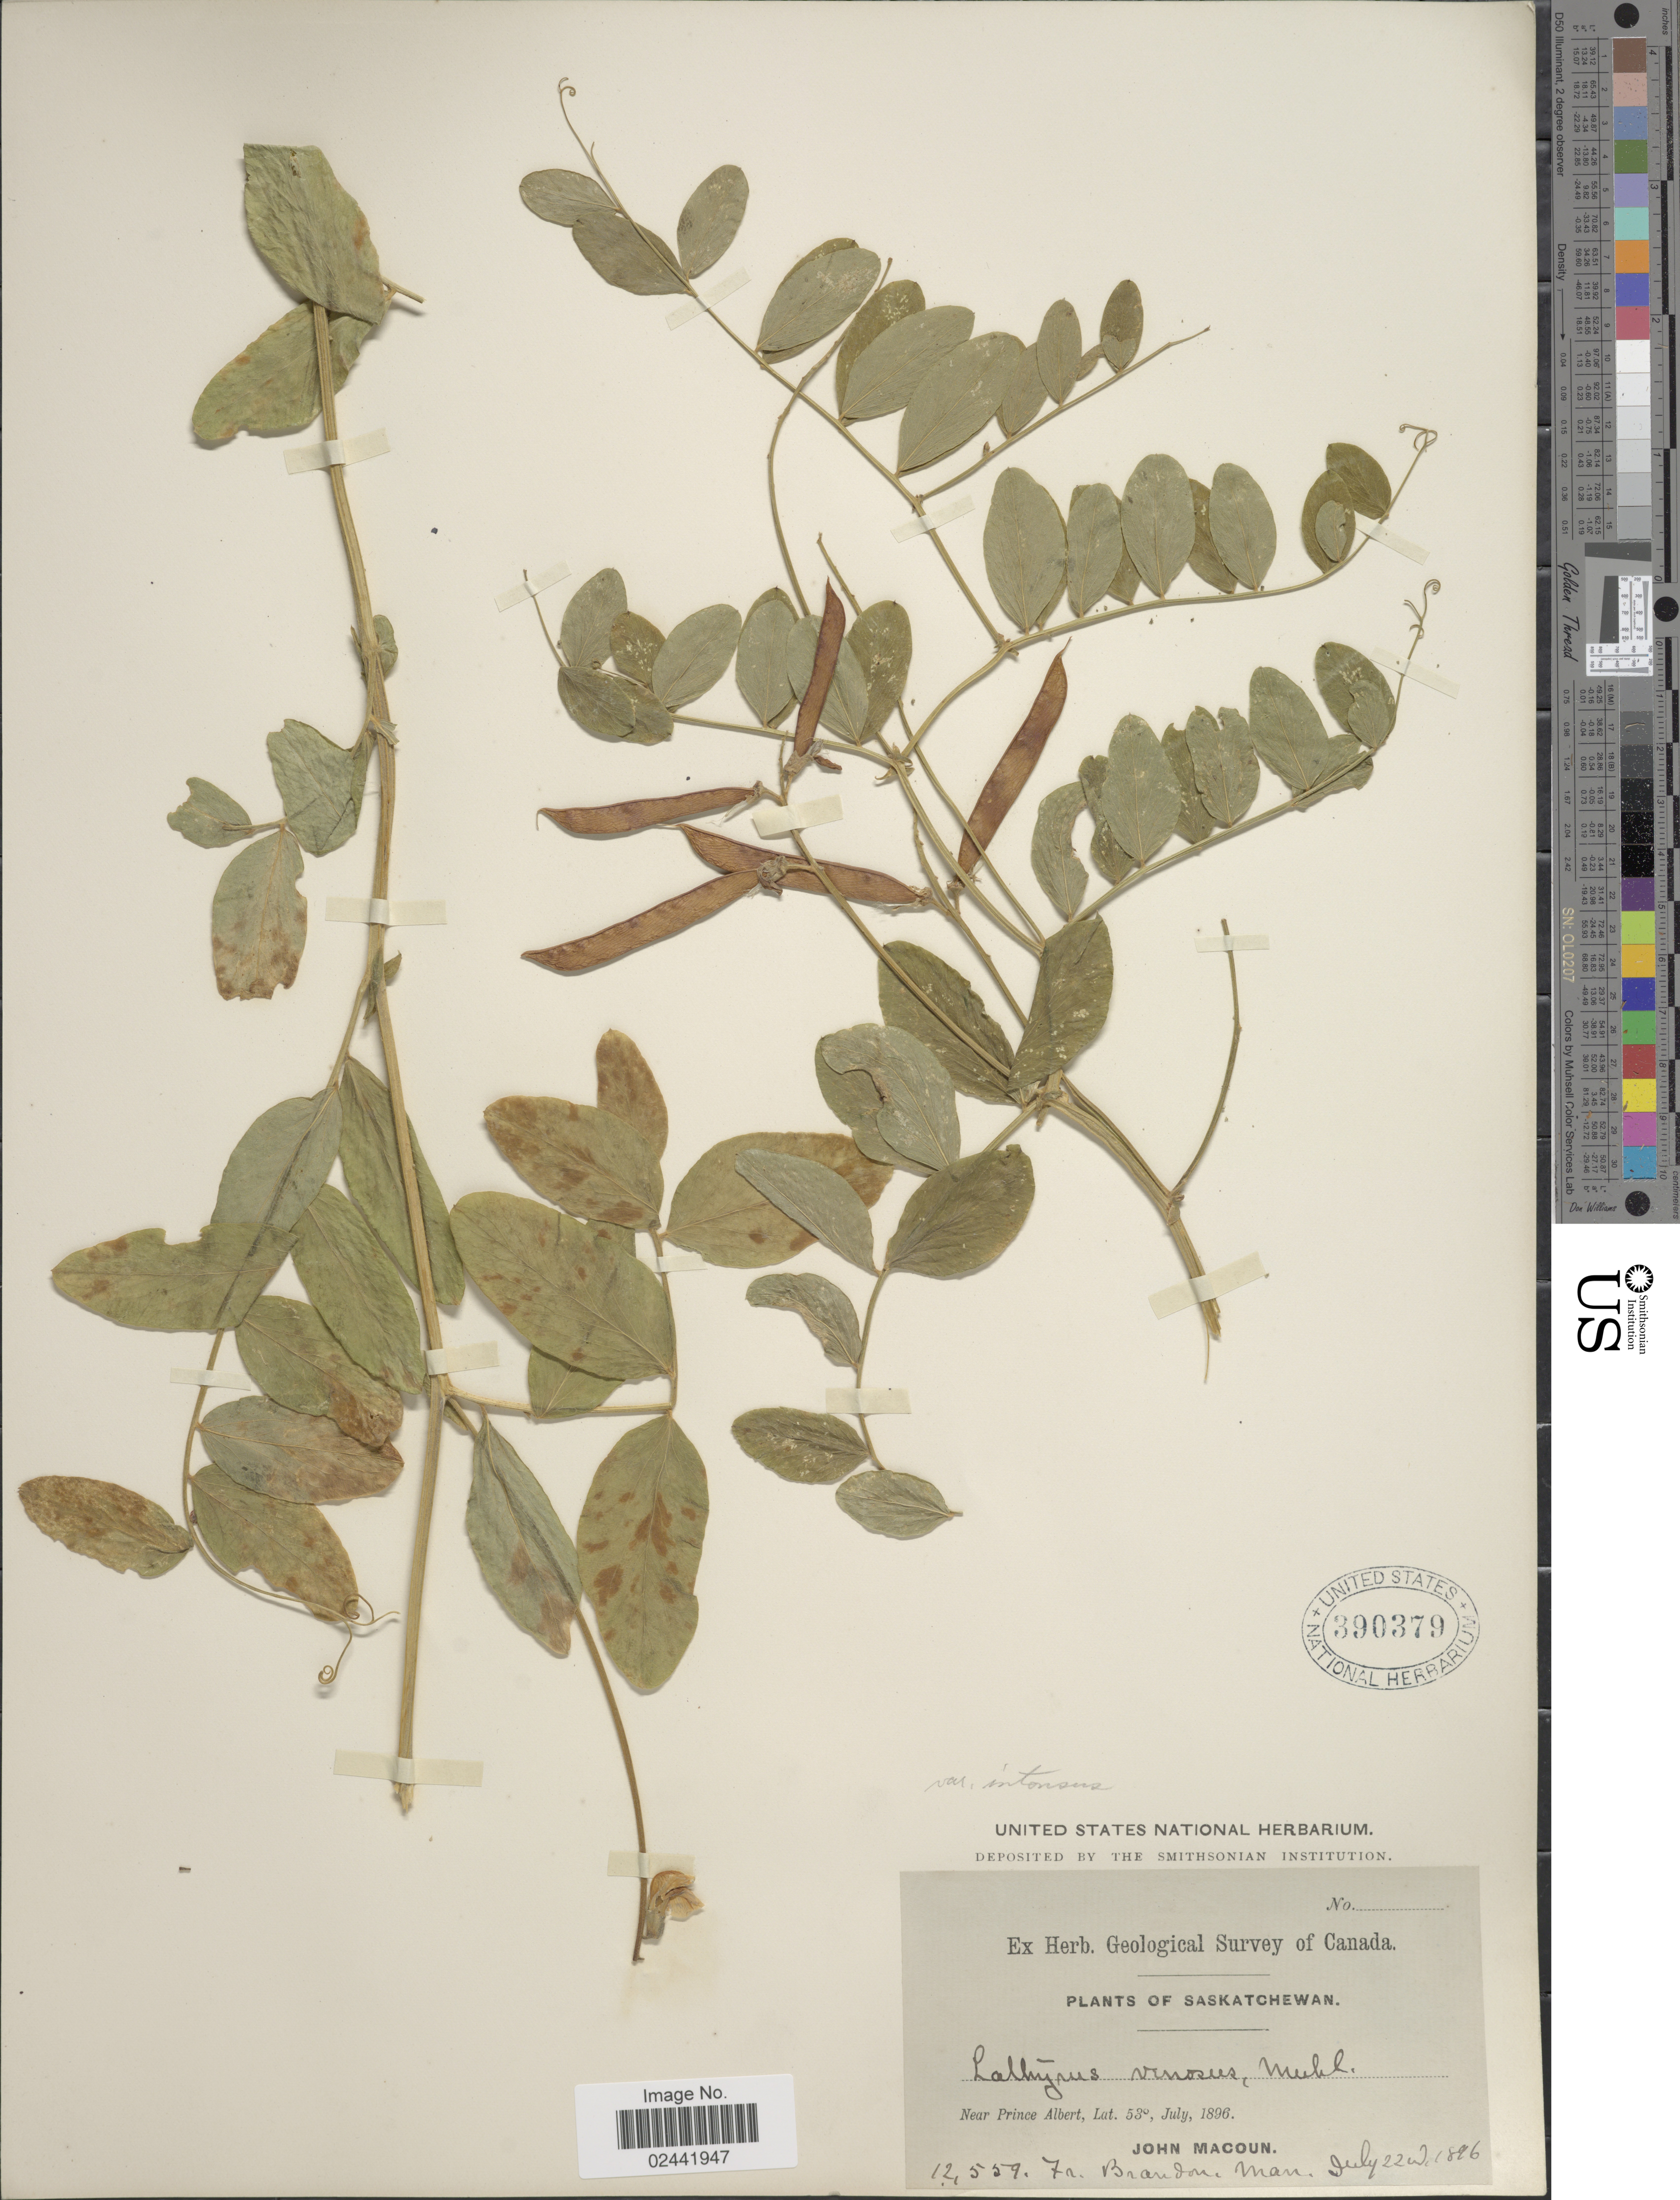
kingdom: Plantae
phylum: Tracheophyta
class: Magnoliopsida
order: Fabales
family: Fabaceae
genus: Lathyrus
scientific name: Lathyrus venosus var. intonsus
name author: Butters & H. St. John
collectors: J. Macoun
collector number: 12559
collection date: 1896-07-22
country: Canada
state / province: Manitoba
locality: Near Prince Albert. Brandon, Man.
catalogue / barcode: US 390379